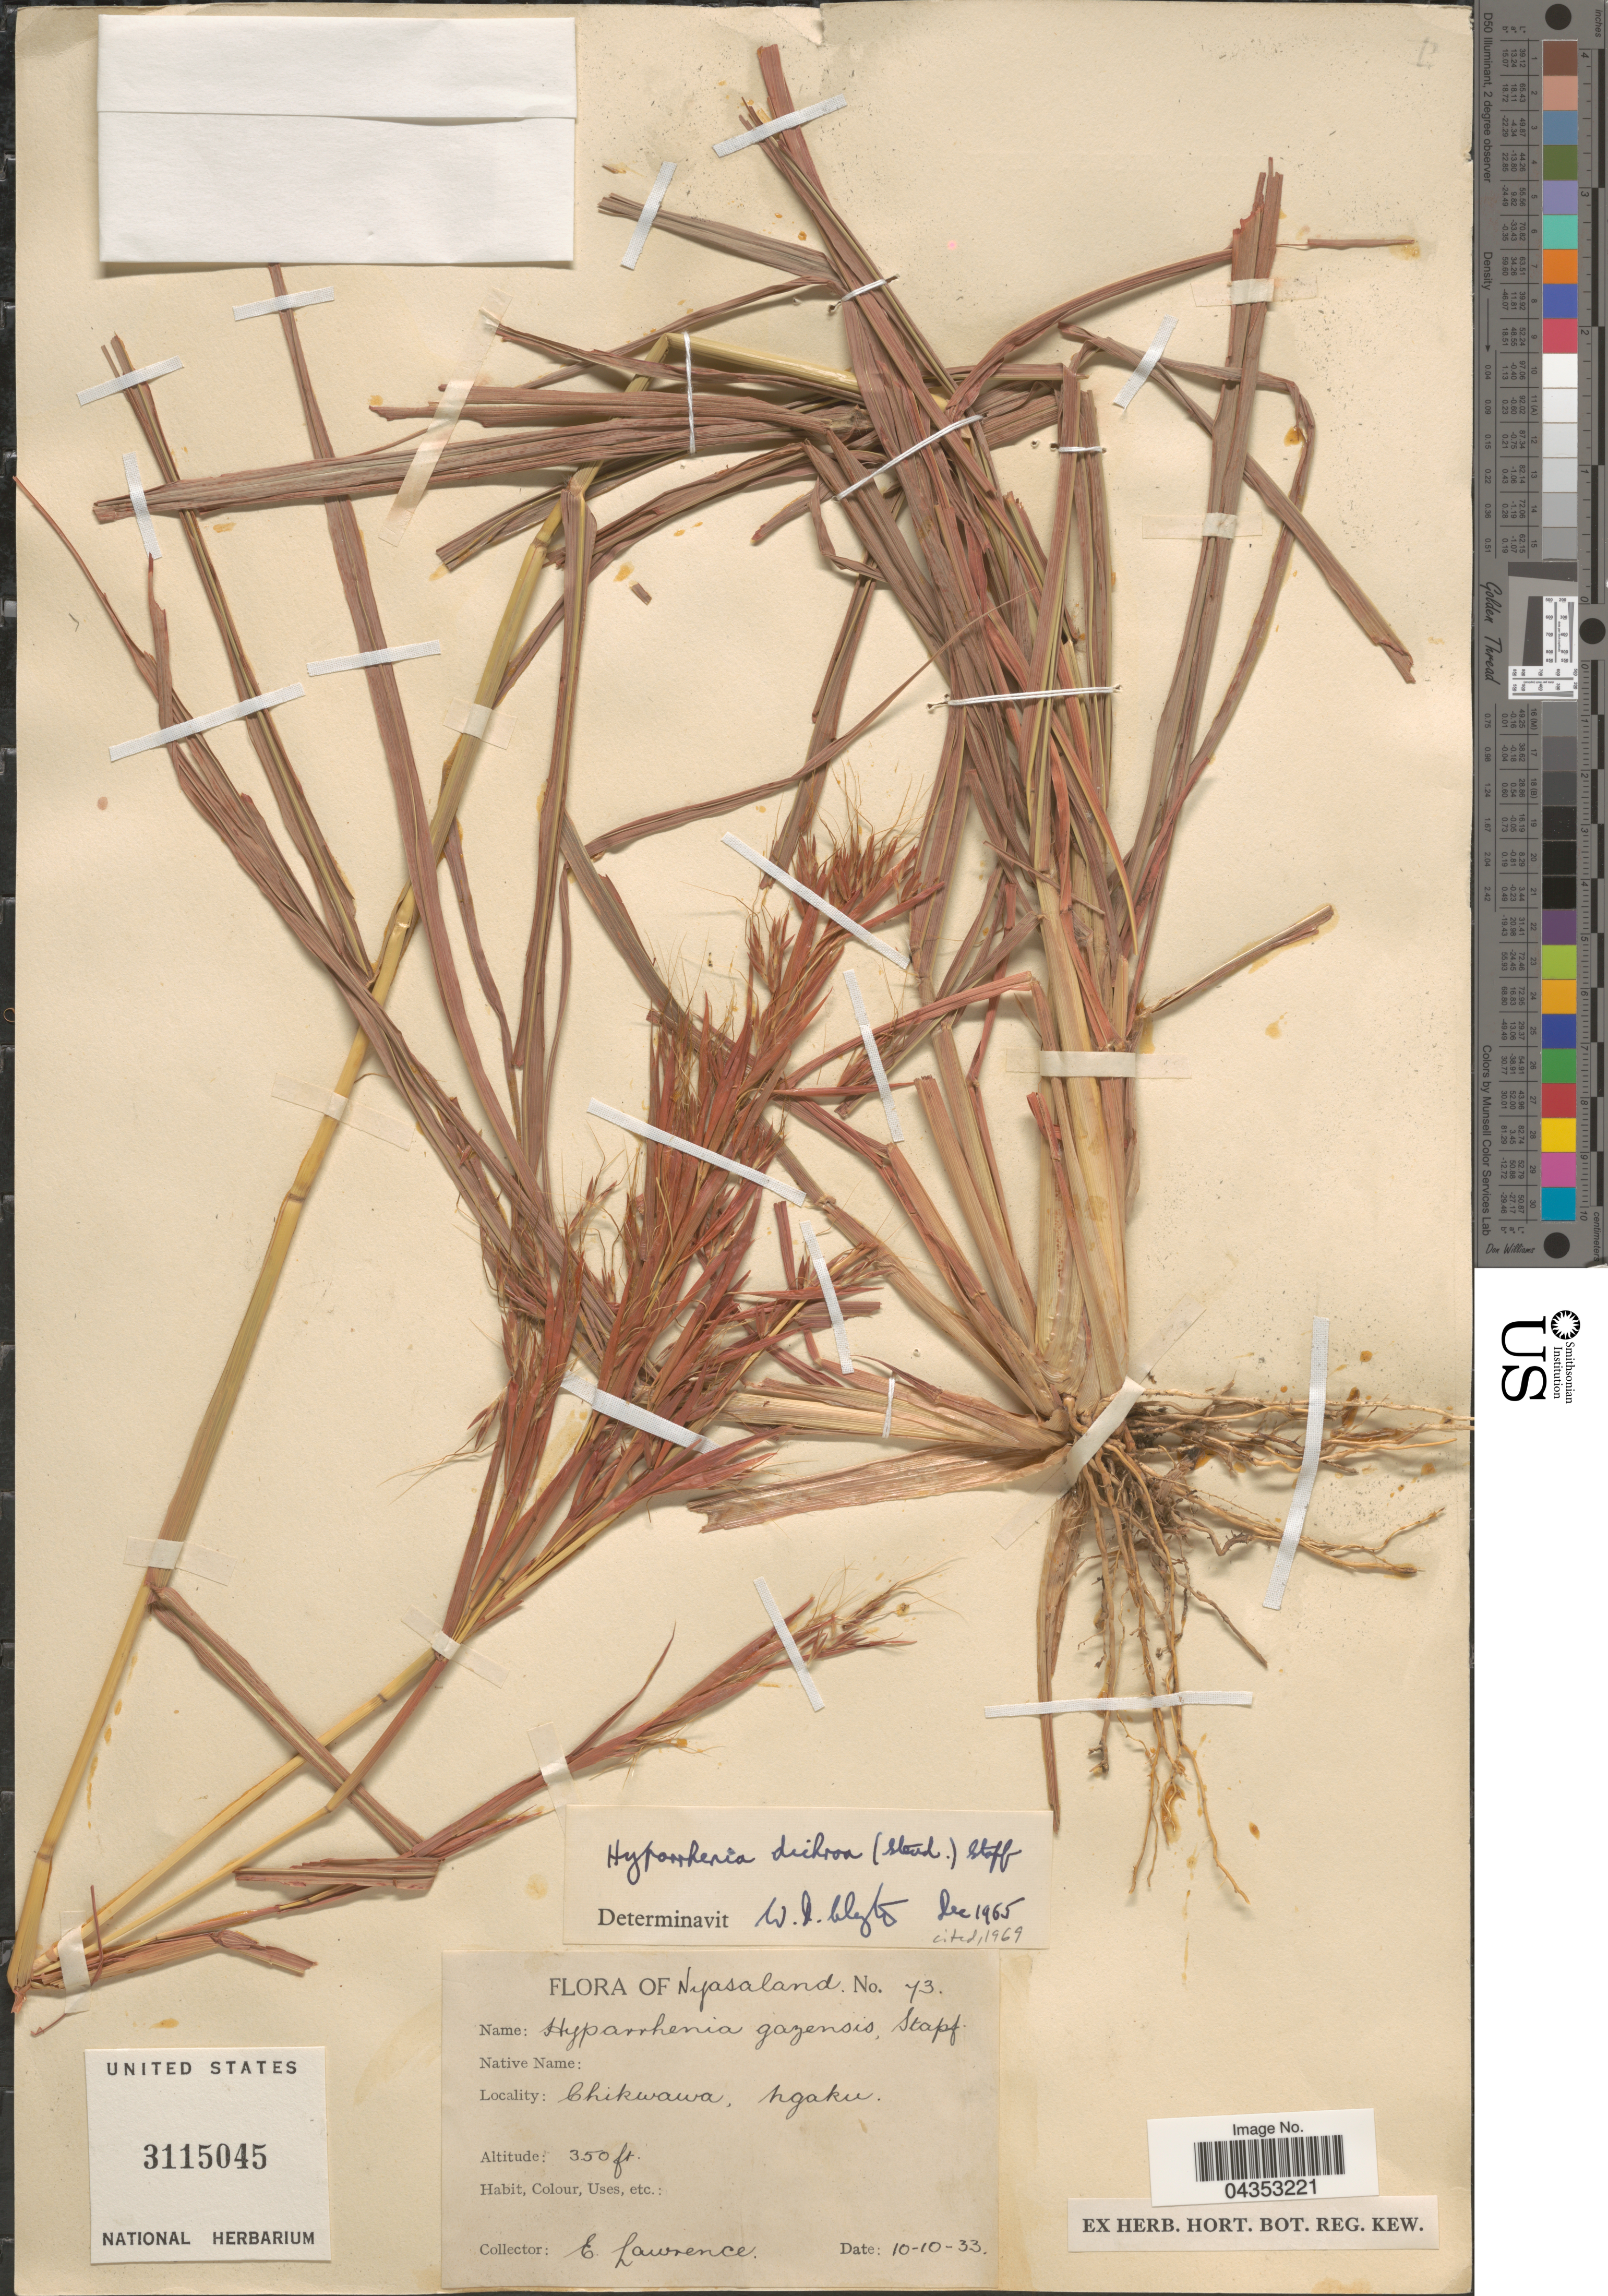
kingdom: Plantae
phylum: Tracheophyta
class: Liliopsida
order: Poales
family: Poaceae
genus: Hyparrhenia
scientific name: Hyparrhenia dichroa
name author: (Steud.) Stapf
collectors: E. Lawrence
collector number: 73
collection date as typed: Transcribed d/m/y: 10/10/33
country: Malawi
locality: Nyasaland. Chikwawa, Ngaku.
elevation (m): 107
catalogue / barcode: US 3115045